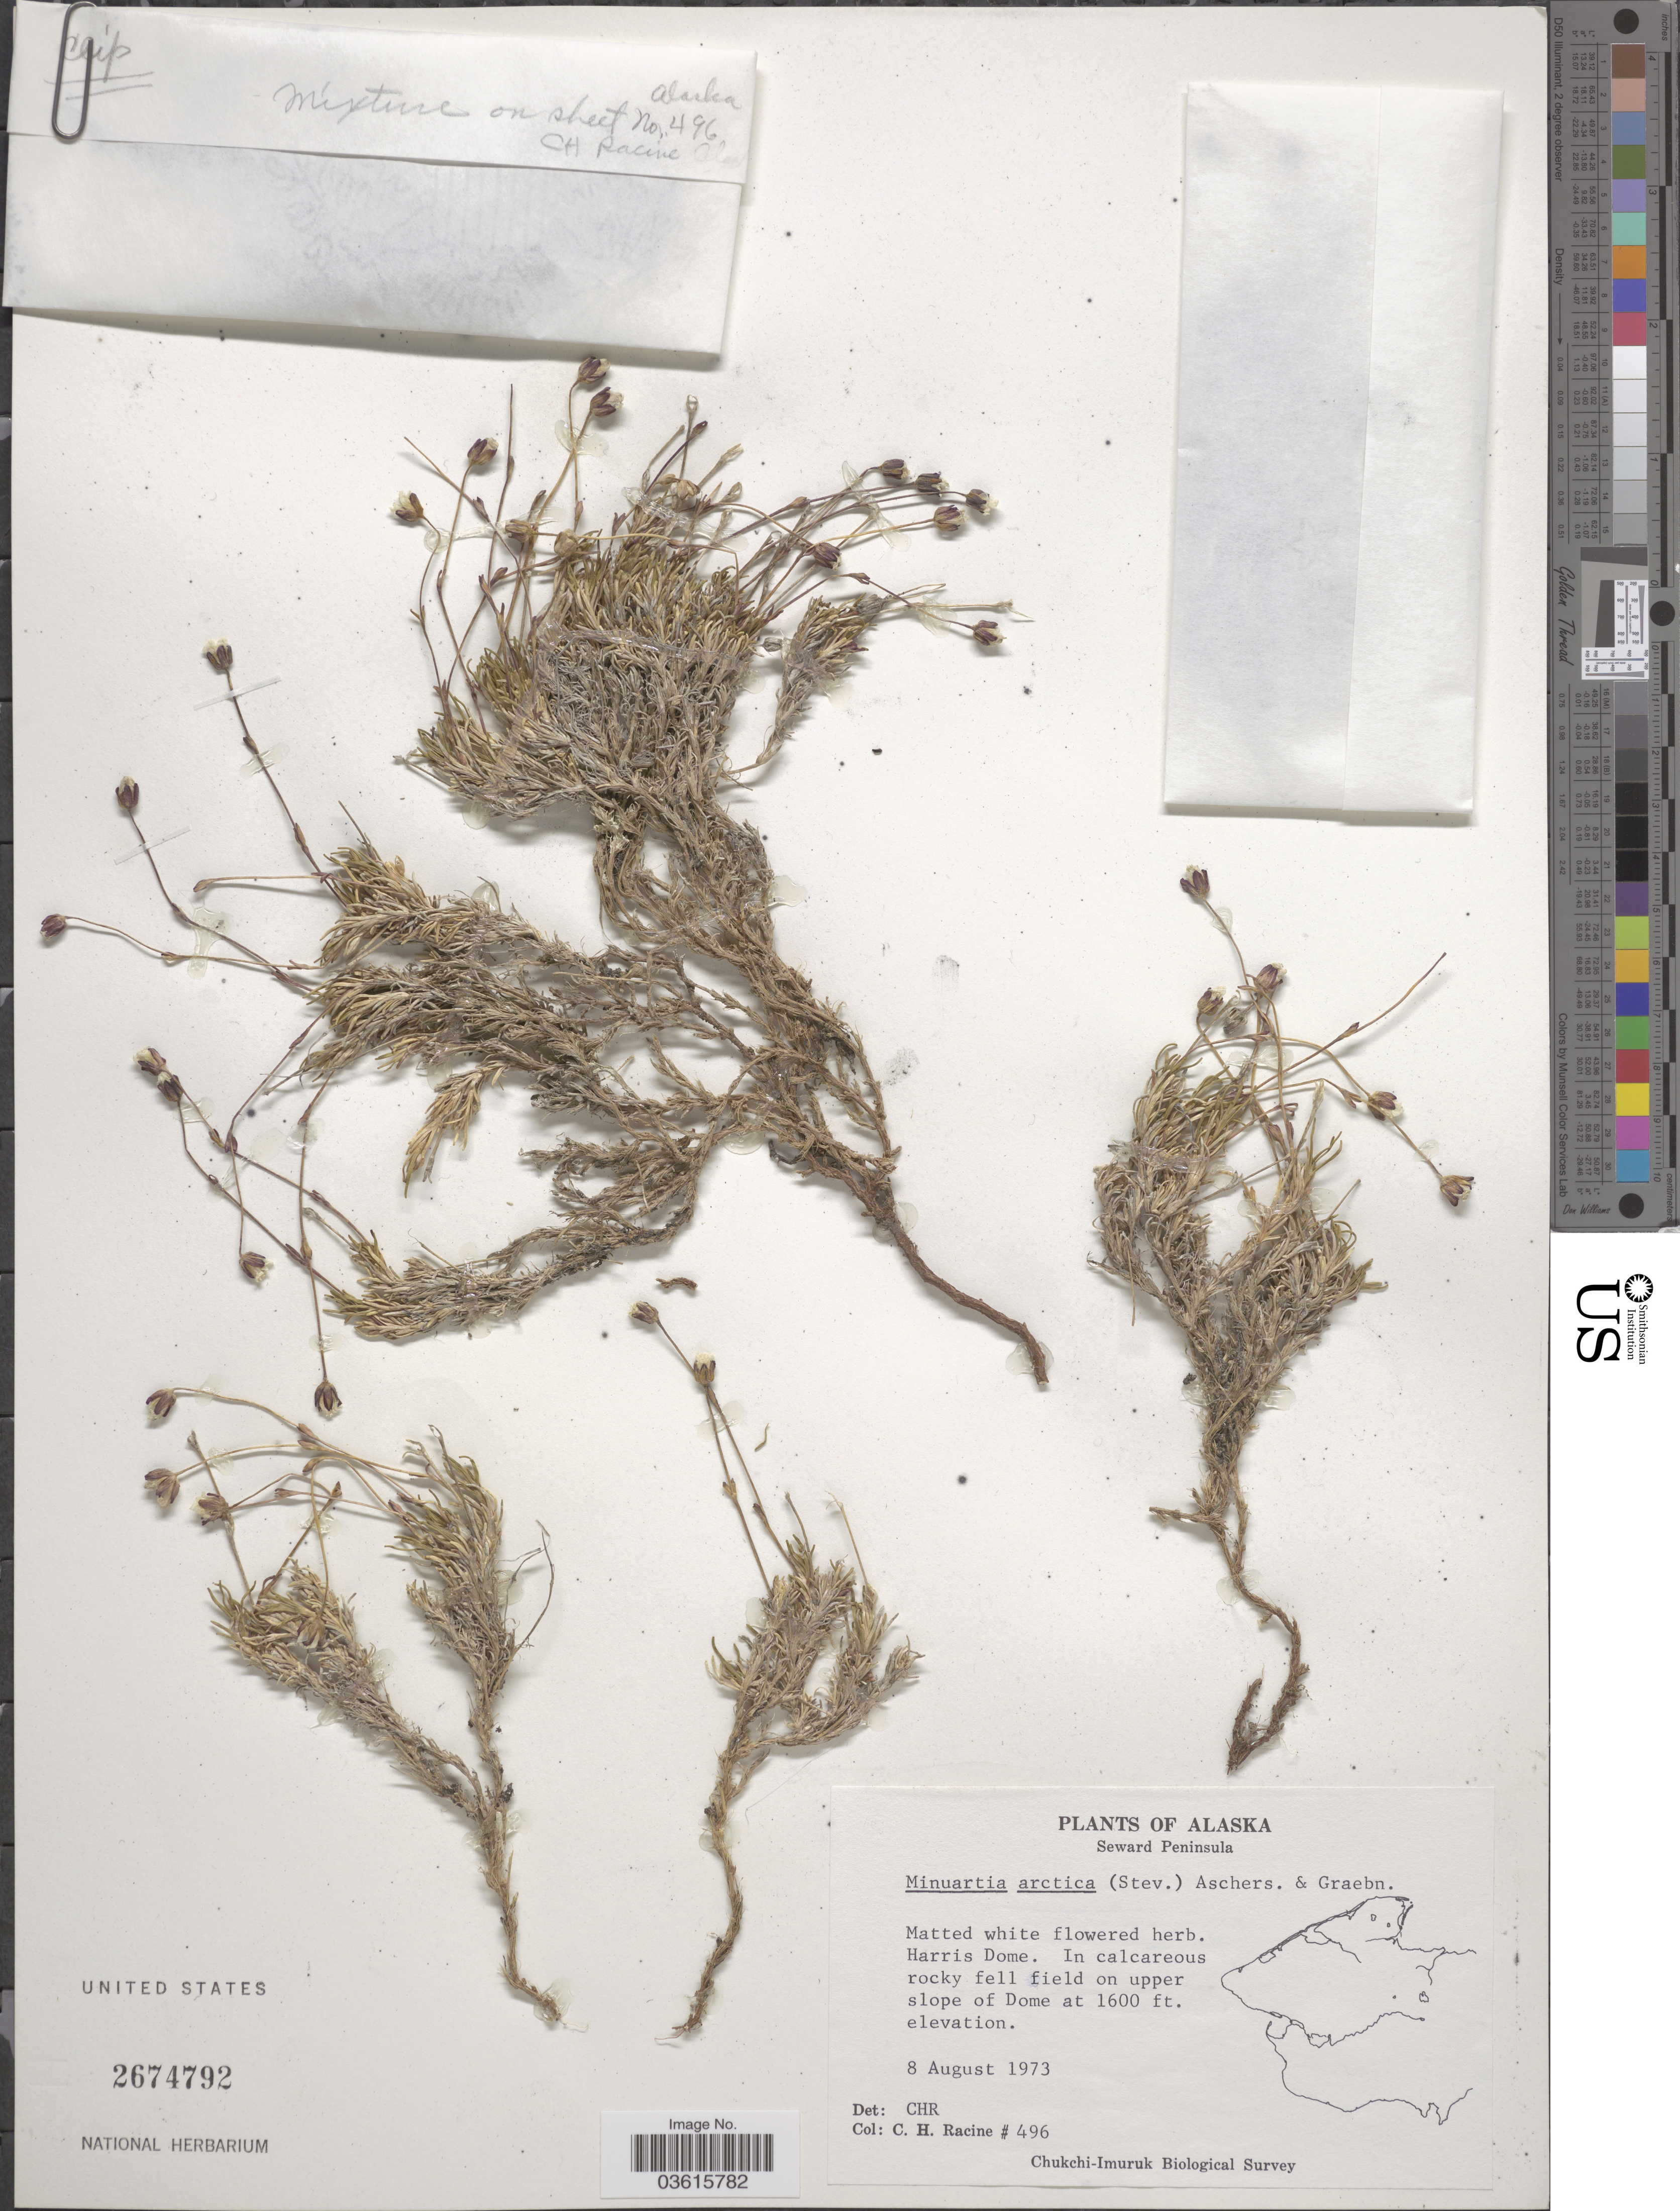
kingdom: Plantae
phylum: Tracheophyta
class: Magnoliopsida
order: Caryophyllales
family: Caryophyllaceae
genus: Cherleria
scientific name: Cherleria arctica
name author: (Steven ex Ser.) A.J. Moore & Dillenb.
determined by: Strong, M. T., (US), Smithsonian Institution - National Museum of Natural History (UNITED STATES)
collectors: C. Racine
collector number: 496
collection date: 1973-08-08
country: United States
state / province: Alaska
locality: Seward Peninsula. Harris Dome.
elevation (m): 488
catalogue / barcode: US 2674792